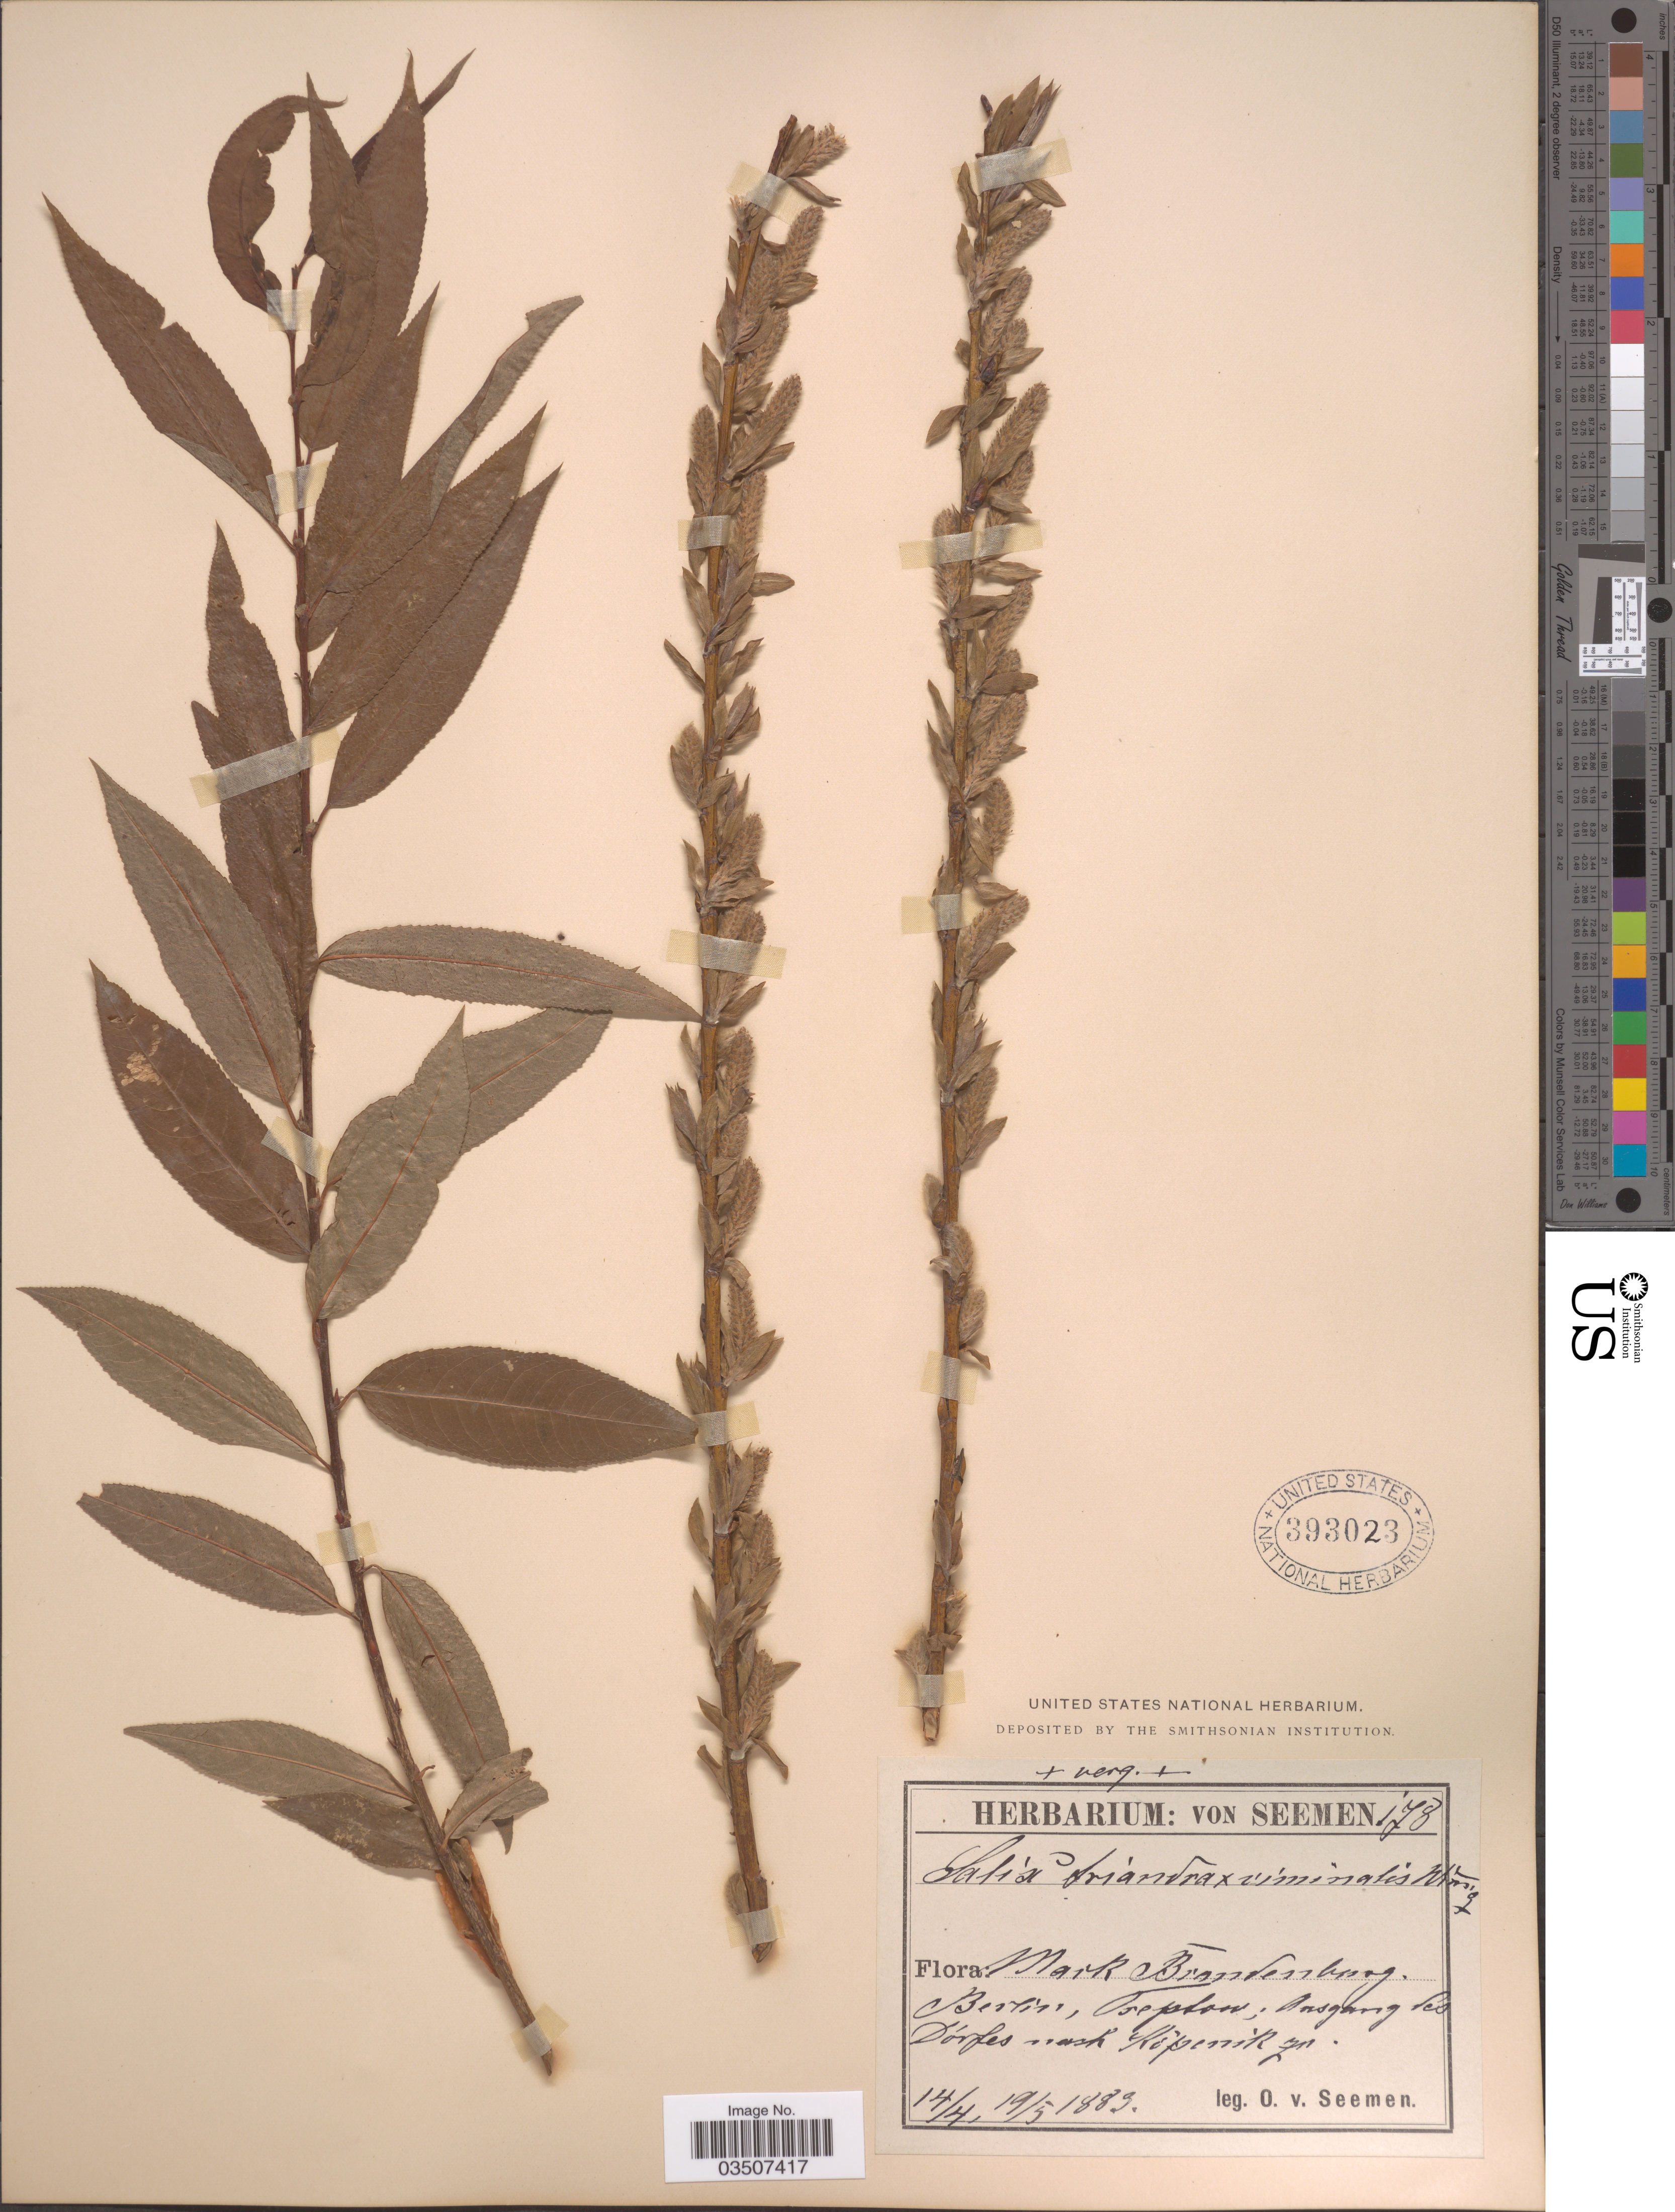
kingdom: Plantae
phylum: Tracheophyta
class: Magnoliopsida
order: Malpighiales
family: Salicaceae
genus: Salix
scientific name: Salix triandra x S. viminalis L.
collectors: K. O. von Seemen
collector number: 178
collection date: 1883-04-14/1883-05-19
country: Germany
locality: Mark Brandenburg. Berlin, Treptow; Ausgang des Dórfes nach Köpenick.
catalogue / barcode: US 393023